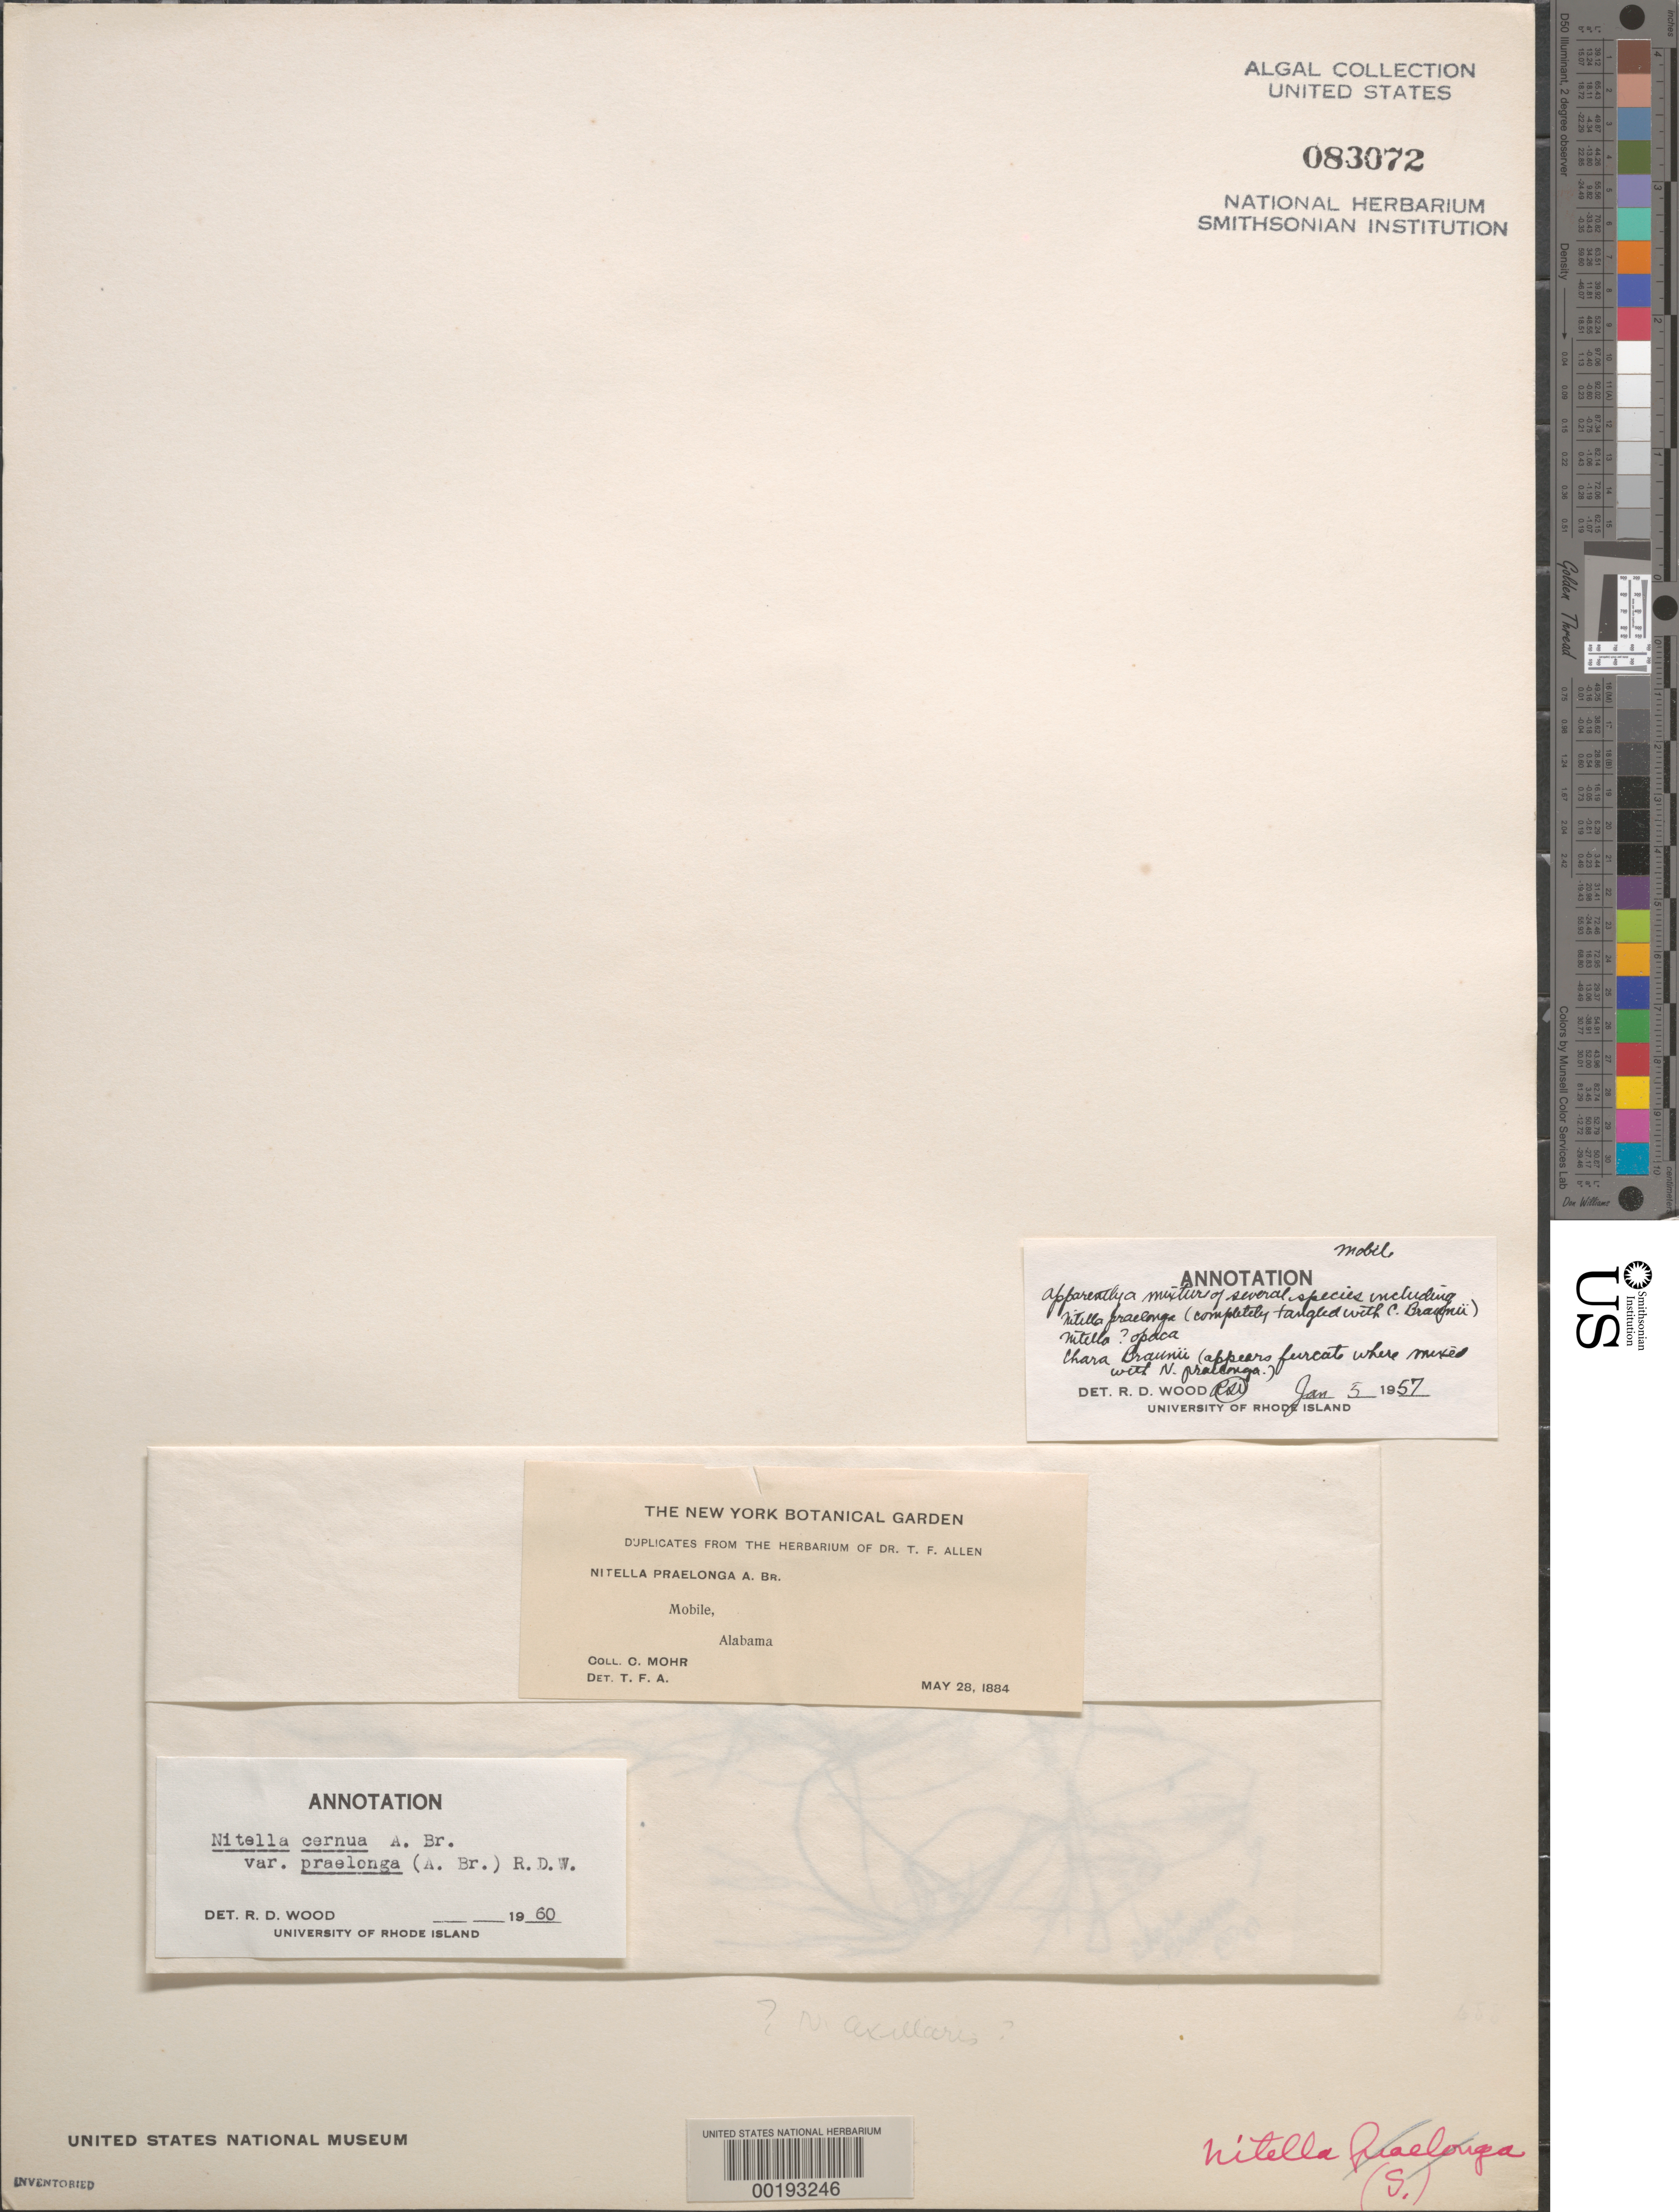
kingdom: Plantae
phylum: Charophyta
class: Charophyceae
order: Charales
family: Characeae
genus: Nitella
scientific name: Nitella cernua var. praelonga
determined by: Wood, R. D.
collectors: C. T. Mohr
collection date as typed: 28 May 1884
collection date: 1884-05-28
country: United States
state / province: Alabama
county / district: Mobile County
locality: Mobile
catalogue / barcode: US 83072